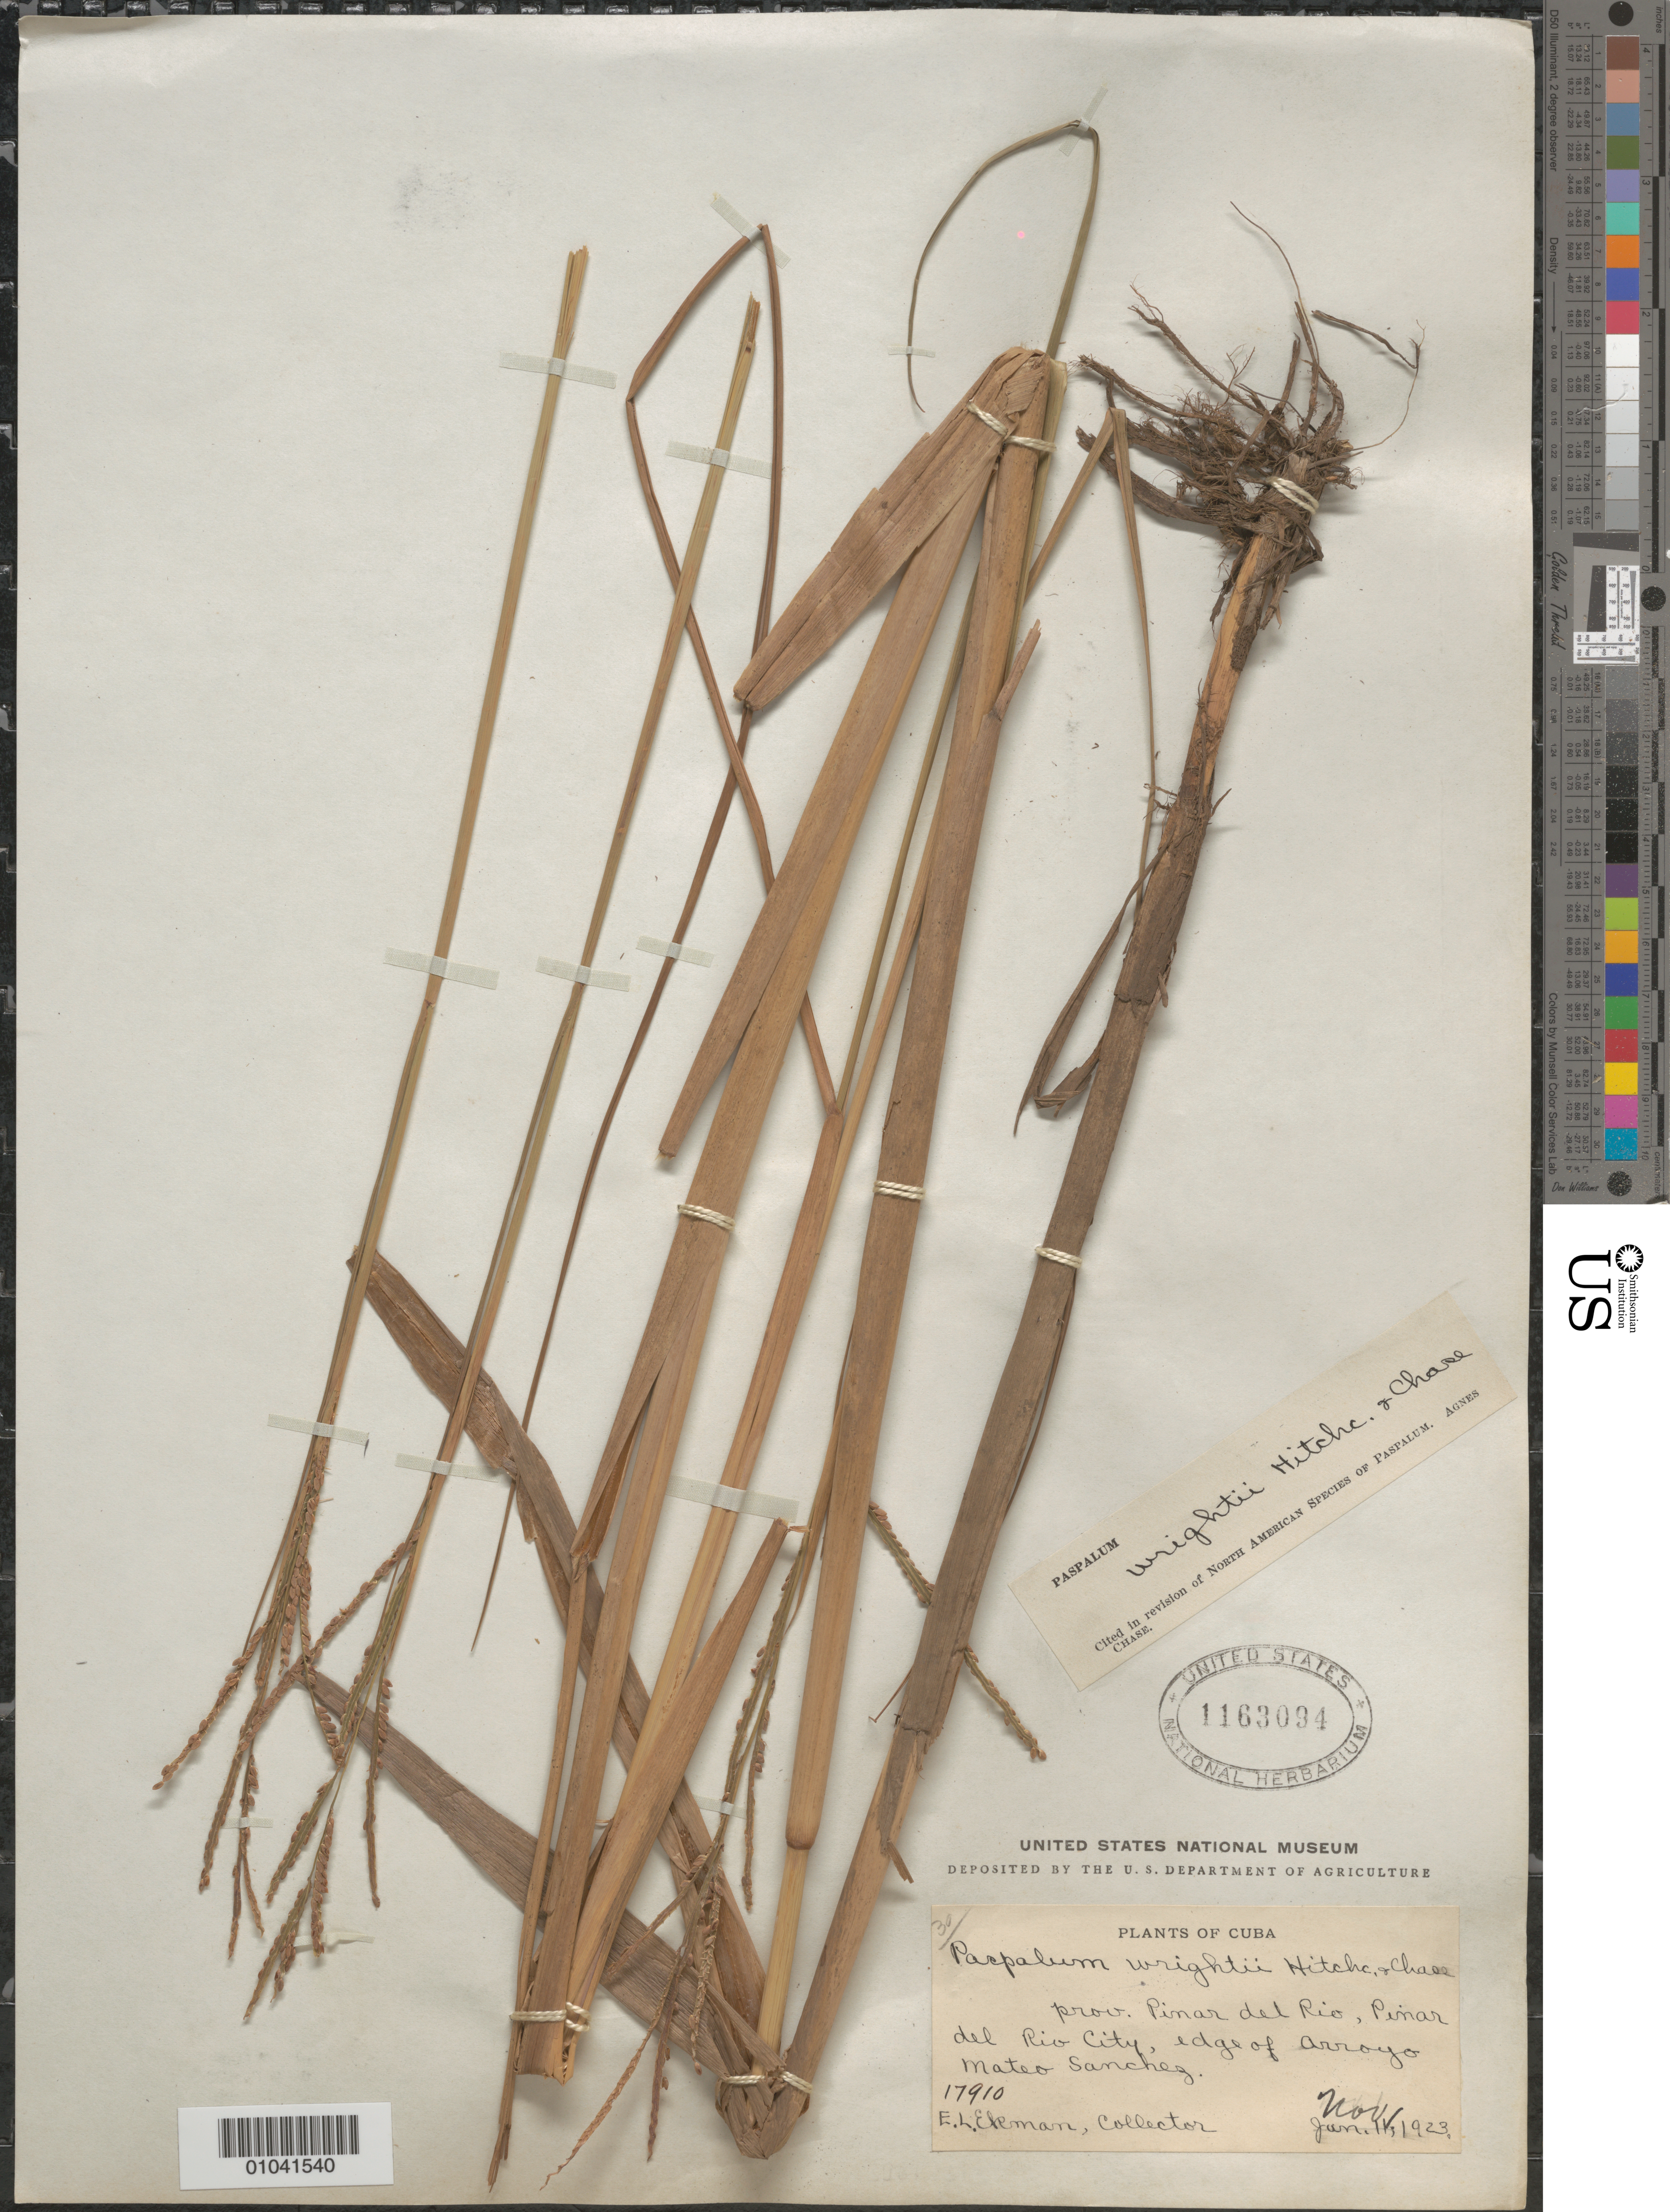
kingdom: Plantae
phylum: Tracheophyta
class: Liliopsida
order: Poales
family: Poaceae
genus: Paspalum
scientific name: Paspalum wrightii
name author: Hitchc. & Chase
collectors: E. L. Ekman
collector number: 17910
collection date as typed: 11 Jan 1923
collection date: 1923-01-11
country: Cuba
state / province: Pinar del Rio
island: Cuba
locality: Pinar del Rio City, edge of Arroyo Mateo Sanchez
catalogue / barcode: US 1163094